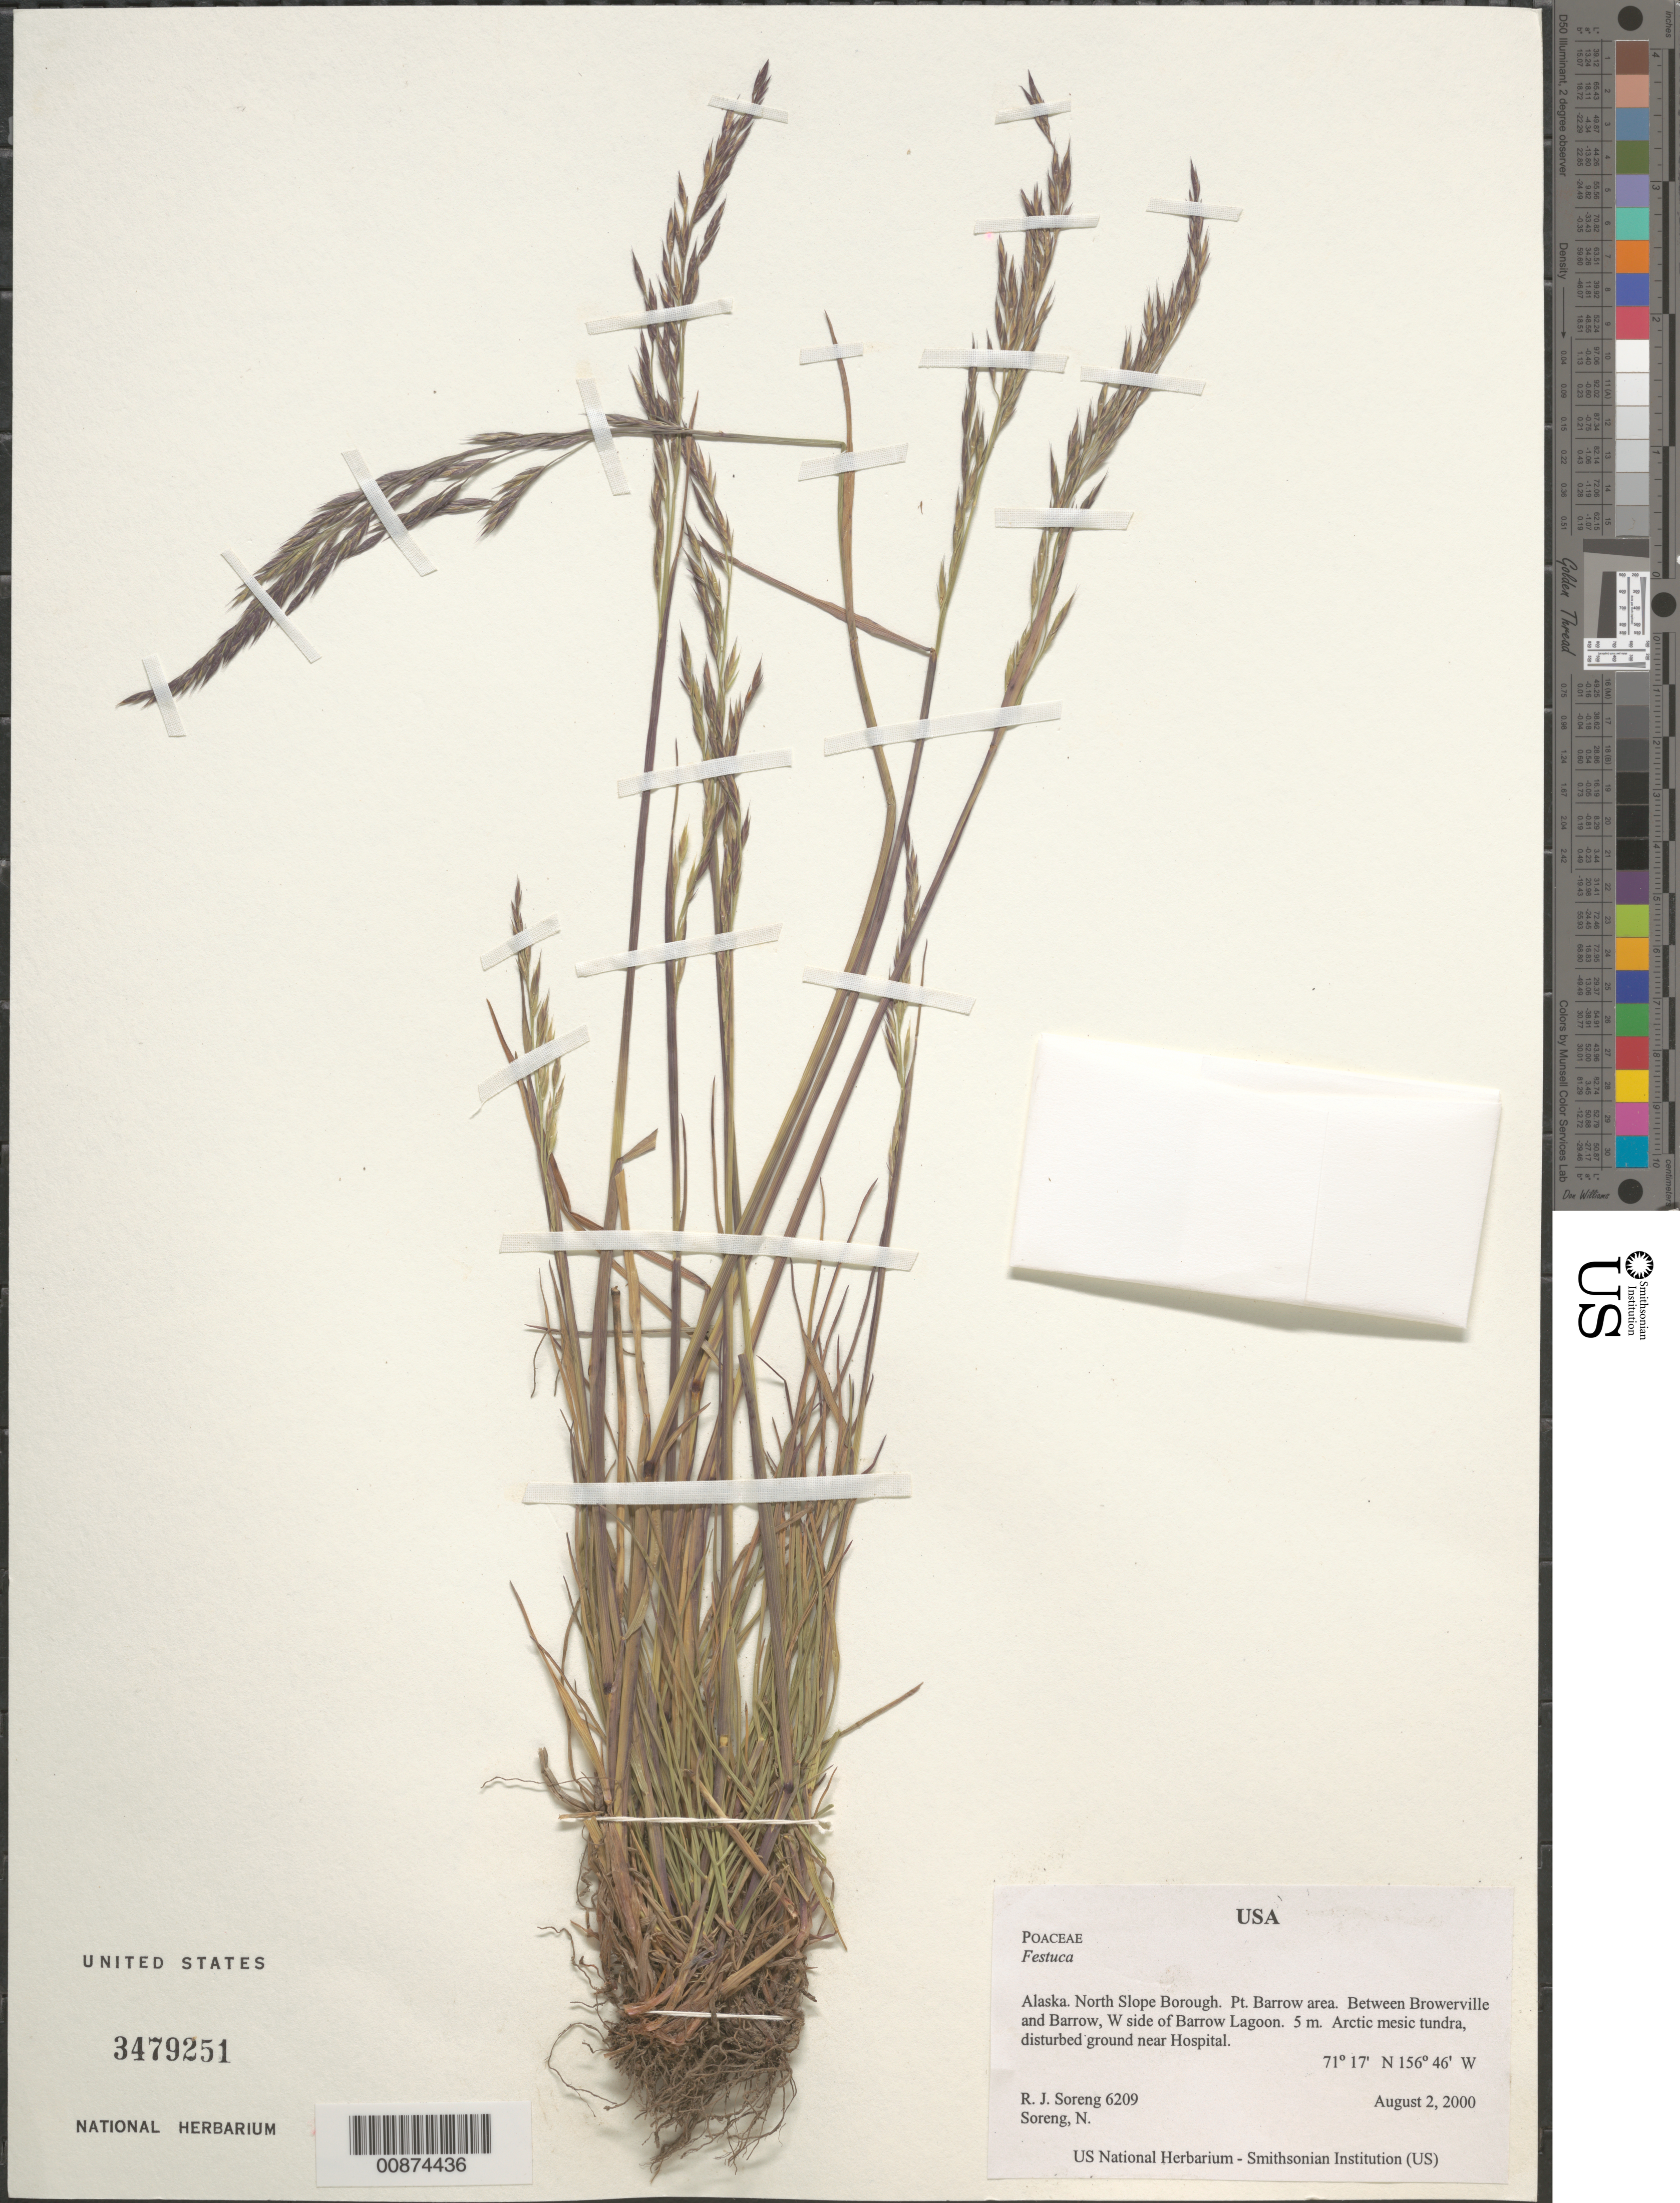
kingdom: Plantae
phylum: Tracheophyta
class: Liliopsida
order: Poales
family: Poaceae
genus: Festuca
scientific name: Festuca sp.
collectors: R. J. Soreng & N. L. Soreng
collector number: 6209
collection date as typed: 02 Aug 2000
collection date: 2000-08-02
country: United States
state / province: Alaska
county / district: North Slope Borough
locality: Pt. Barrow area. Between Browerville and Barrow, W side of Barrow Lagoon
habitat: Arctic mesic tundra, disturbed ground near Hospital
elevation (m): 5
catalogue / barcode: US 3479251